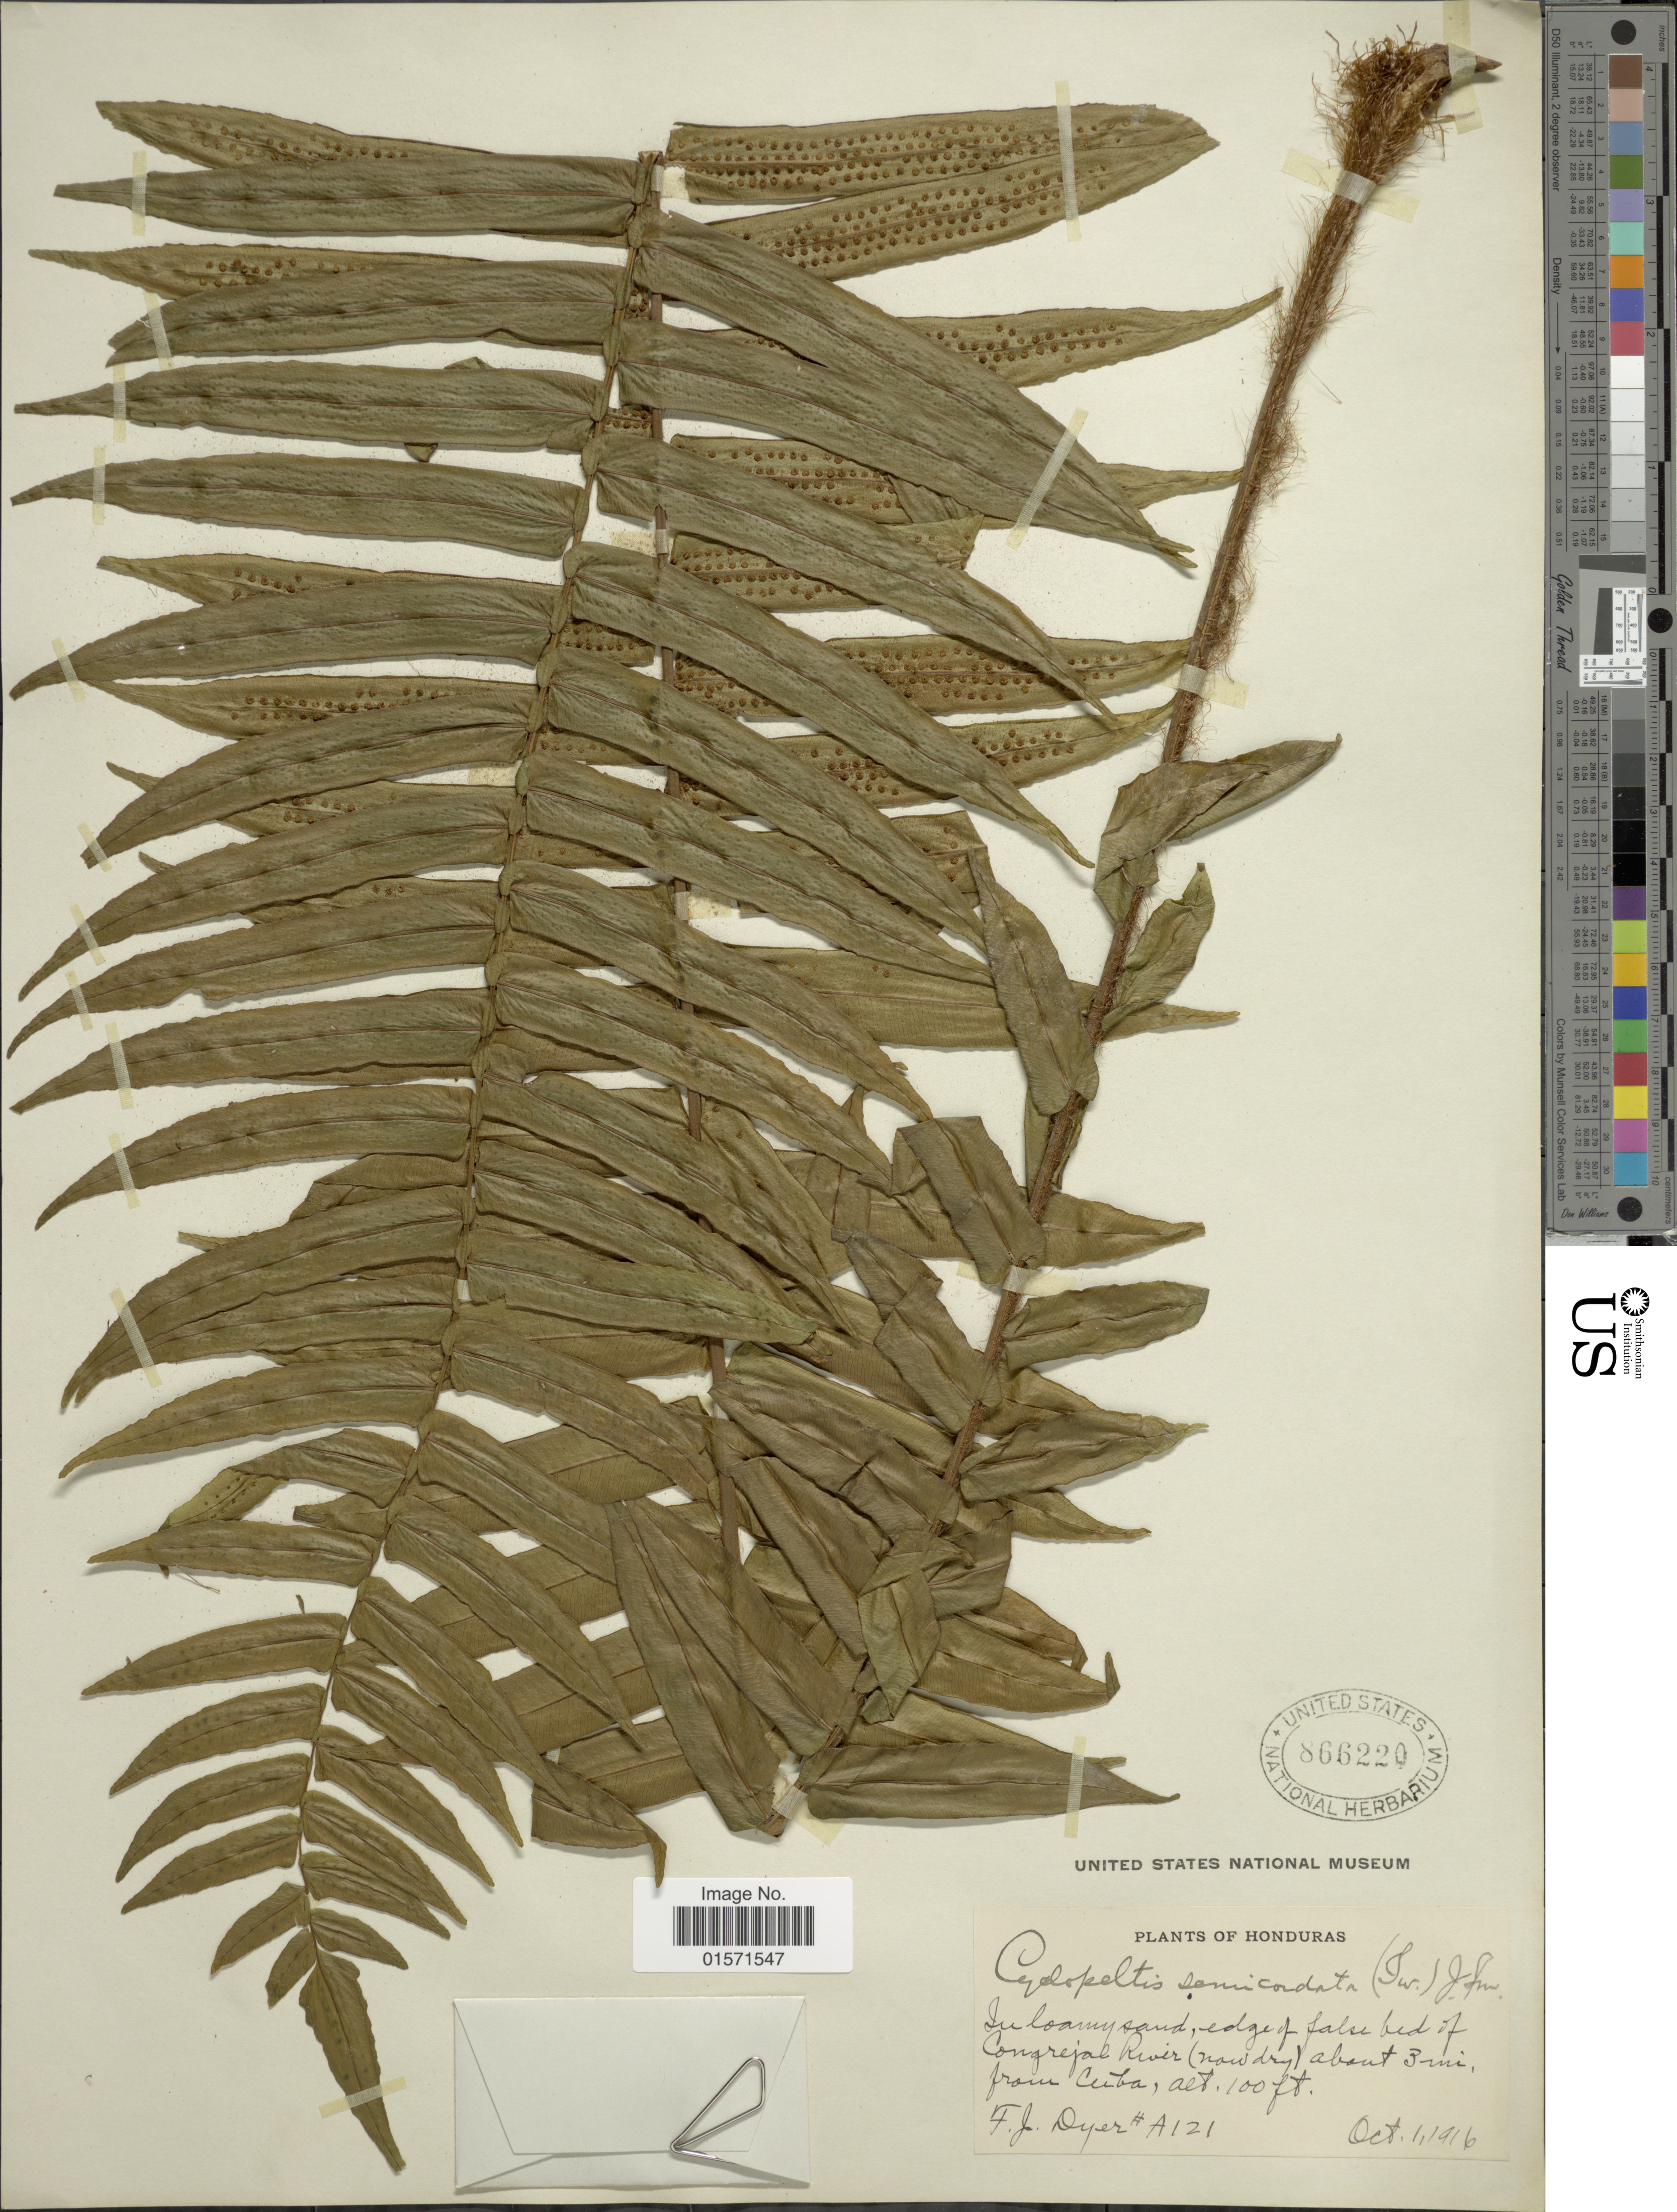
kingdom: Plantae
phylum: Tracheophyta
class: Polypodiopsida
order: Polypodiales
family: Lomariopsidaceae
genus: Cyclopeltis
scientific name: Cyclopeltis semicordata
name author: (Sw.) J. Sm.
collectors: F. J. Dyer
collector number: A121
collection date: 1916-10-01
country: Honduras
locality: Congreja River (now dry) about 3 mi from Cuba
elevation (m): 30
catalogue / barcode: US 866220